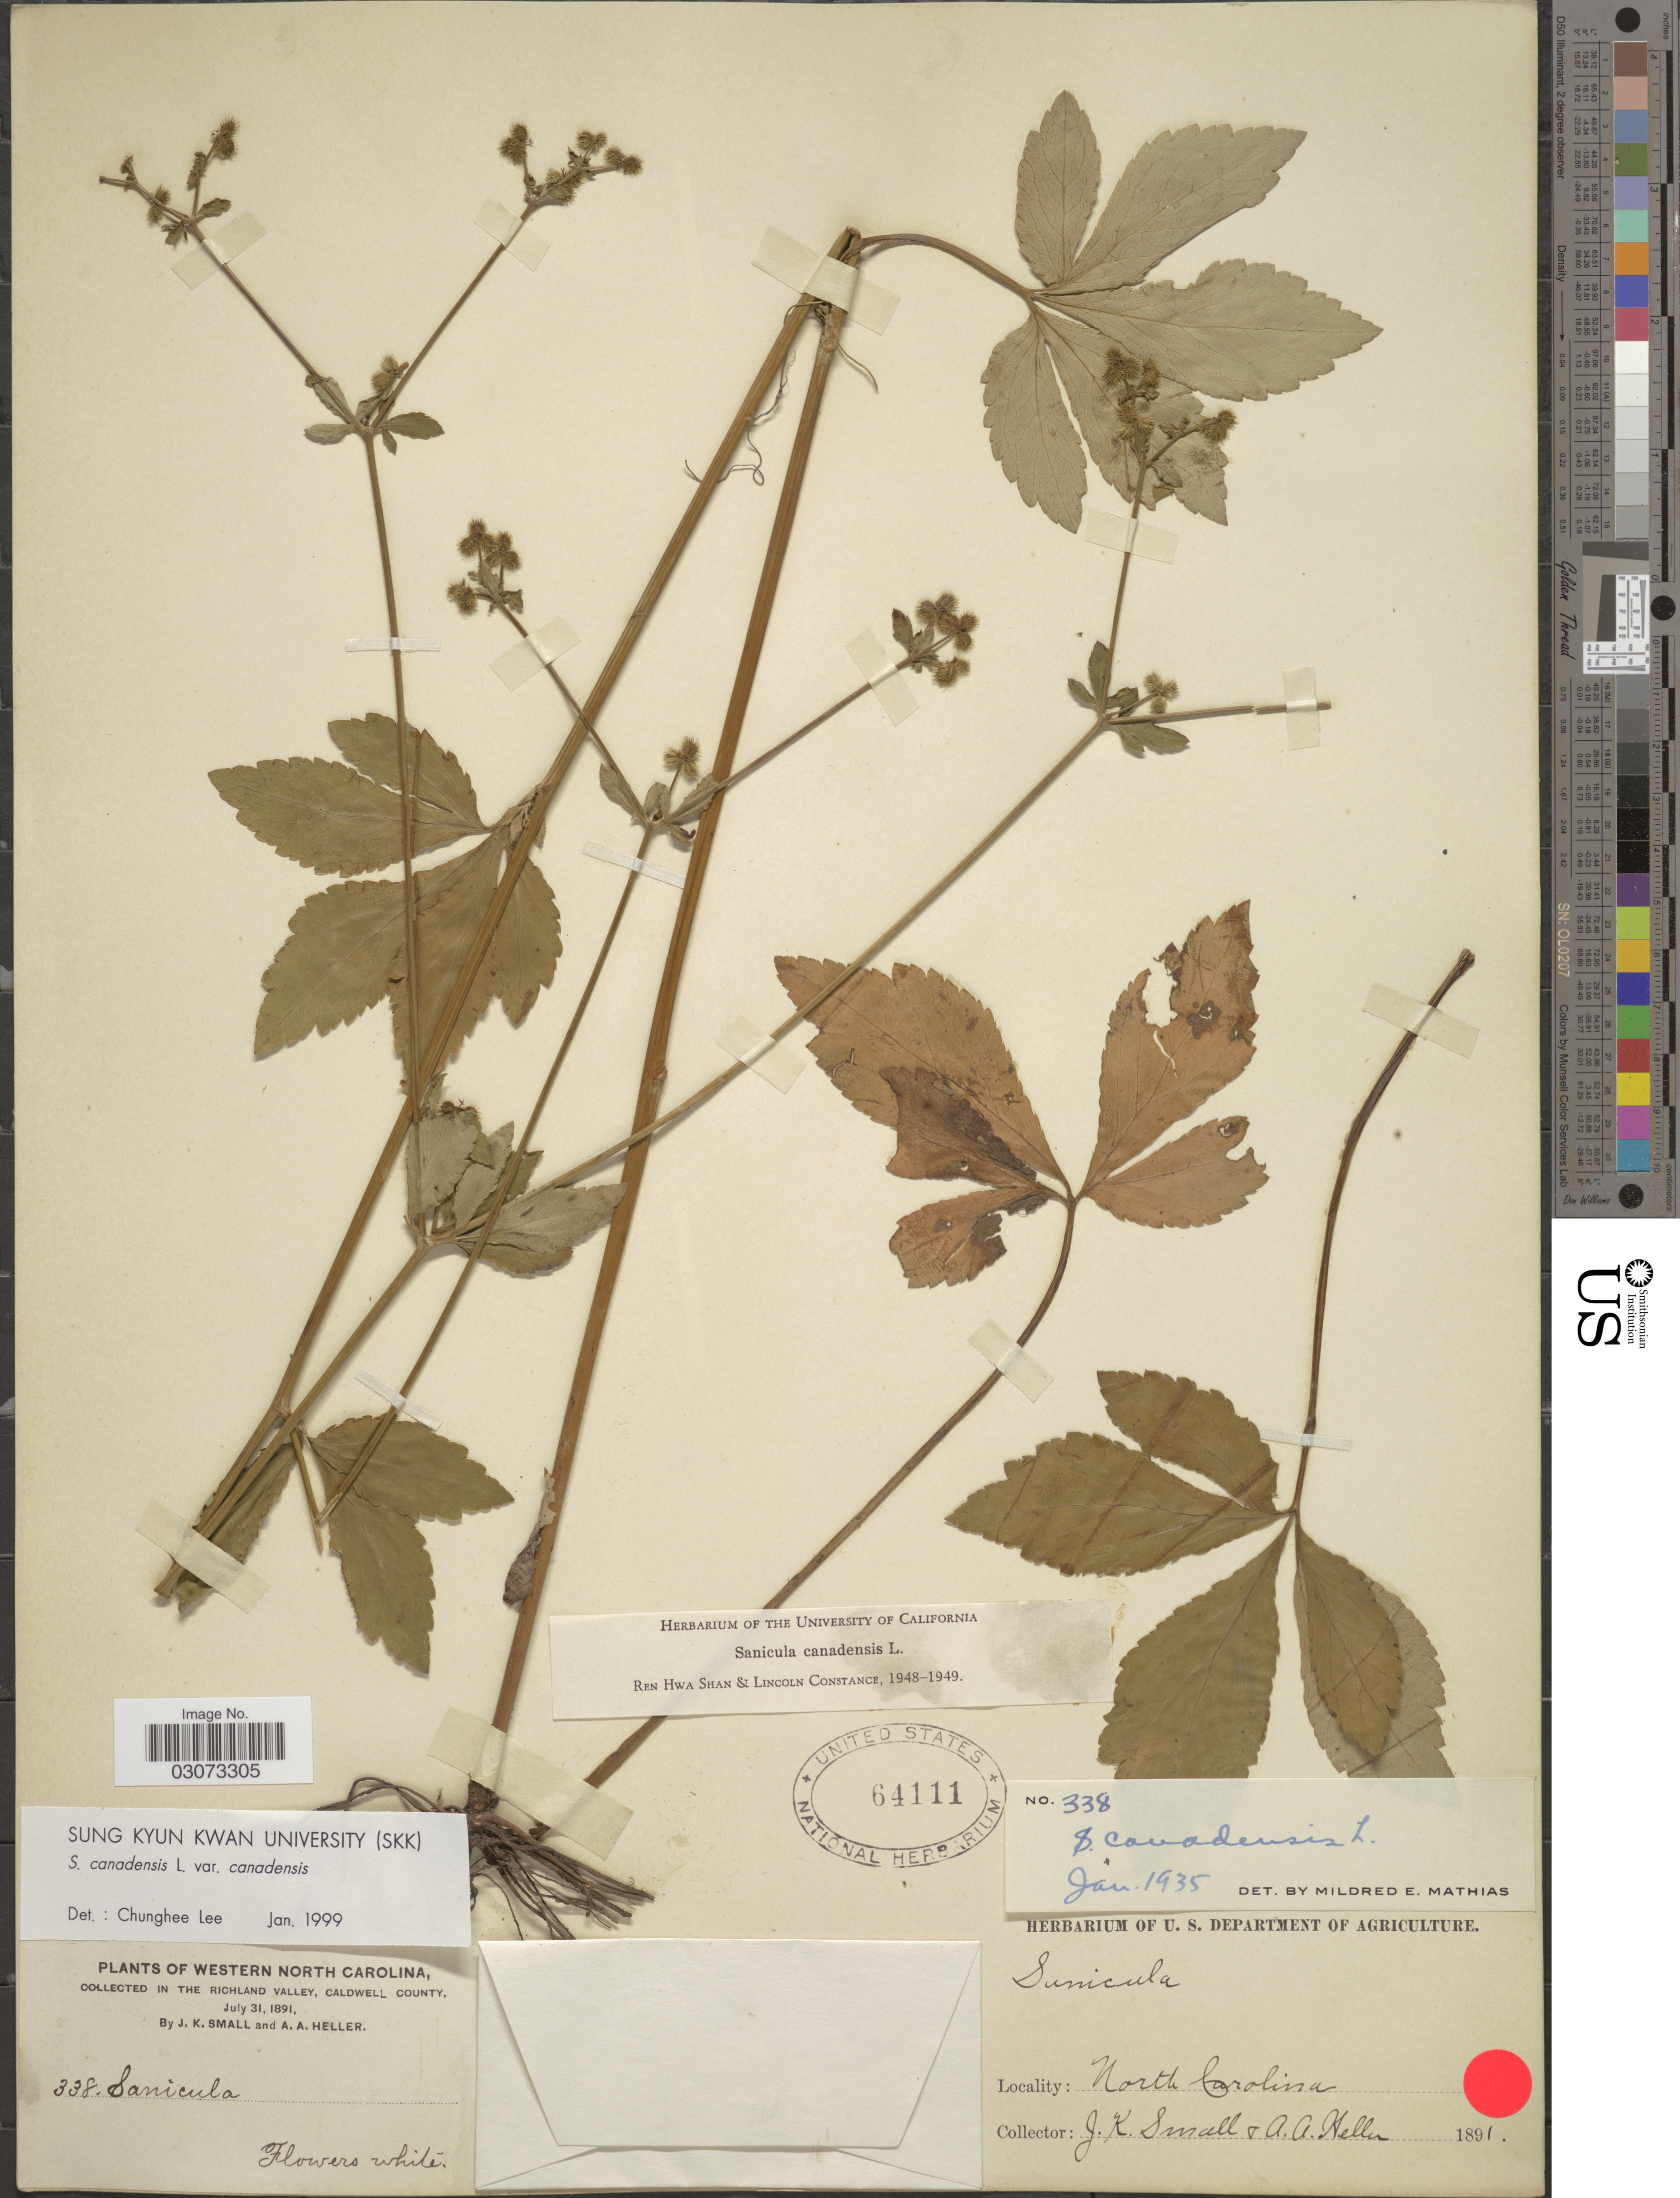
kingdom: Plantae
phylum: Tracheophyta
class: Magnoliopsida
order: Apiales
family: Apiaceae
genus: Sanicula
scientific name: Sanicula canadensis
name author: L.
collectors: J. K. Small & A. A. Heller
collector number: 338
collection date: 1891-07-31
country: United States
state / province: North Carolina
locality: Western North Carolina, Collected in the Richland Valley, Caldwell County.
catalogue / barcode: US 64111